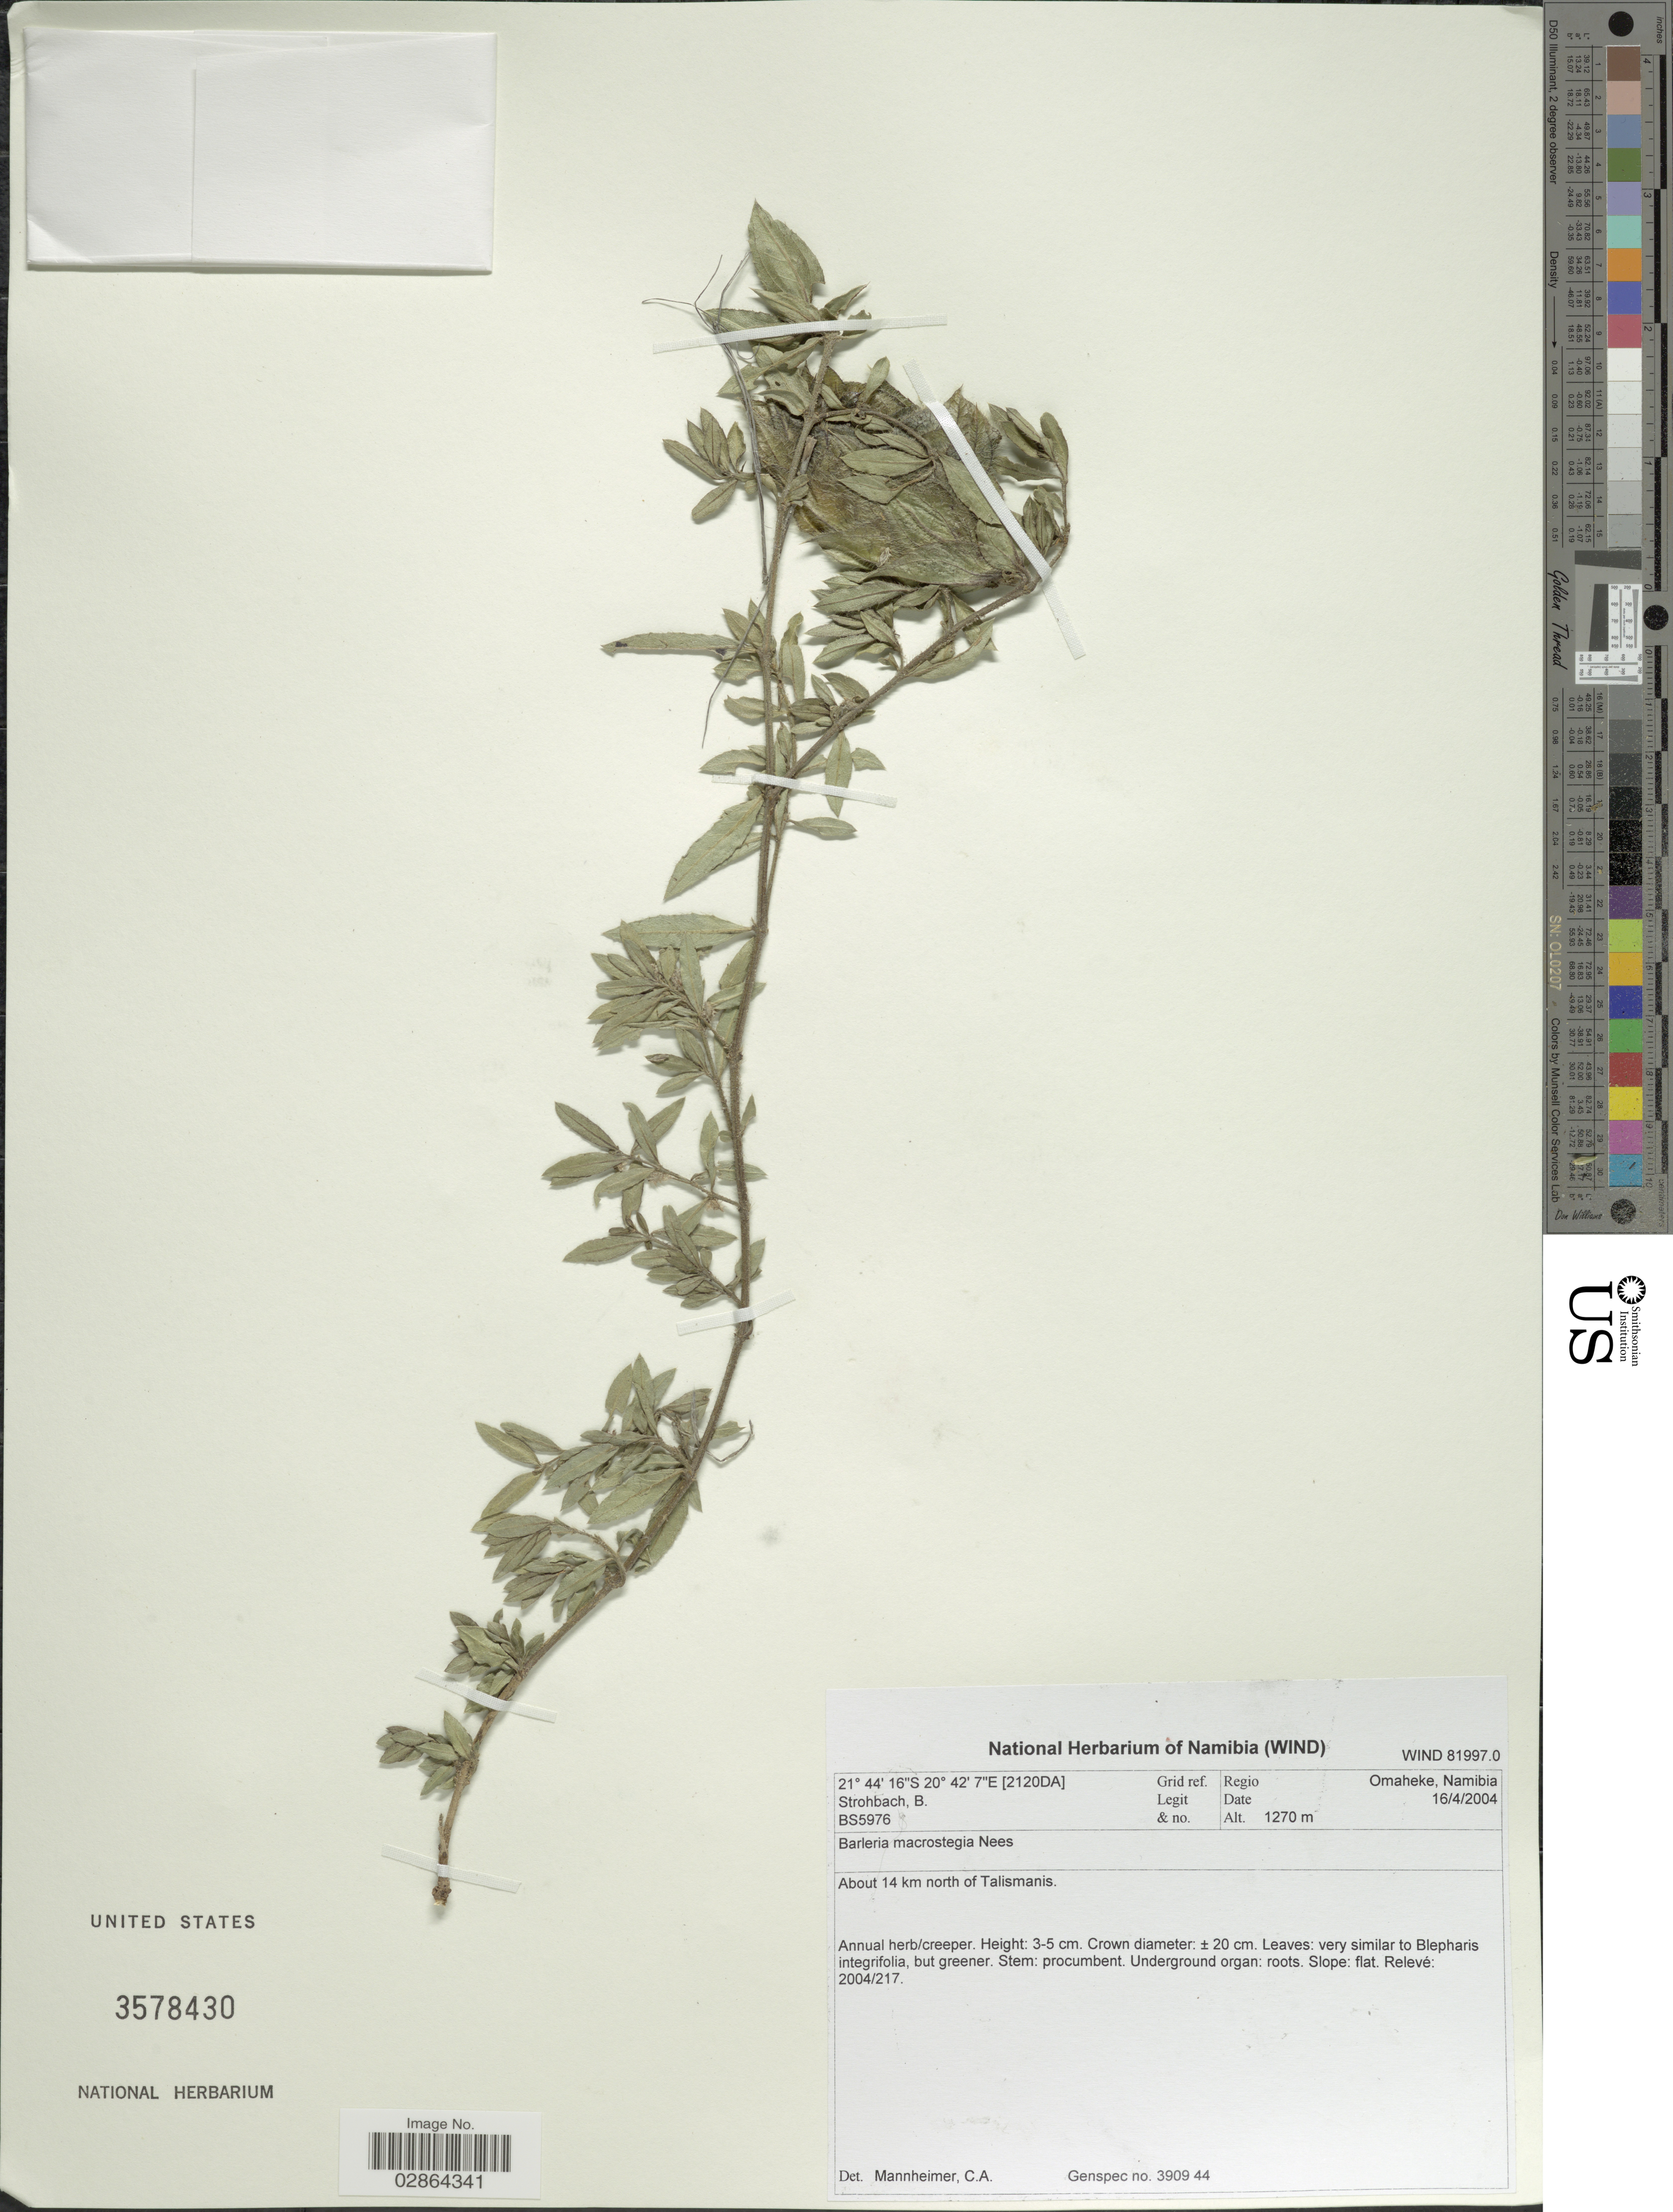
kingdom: Plantae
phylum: Tracheophyta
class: Magnoliopsida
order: Lamiales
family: Acanthaceae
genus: Barleria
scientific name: Barleria macrostegia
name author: Nees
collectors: B. Strohbach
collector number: BS5976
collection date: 2004-04-16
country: Namibia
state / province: Omaheke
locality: About 14 km north of Talismanis.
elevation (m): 1270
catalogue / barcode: US 3578430